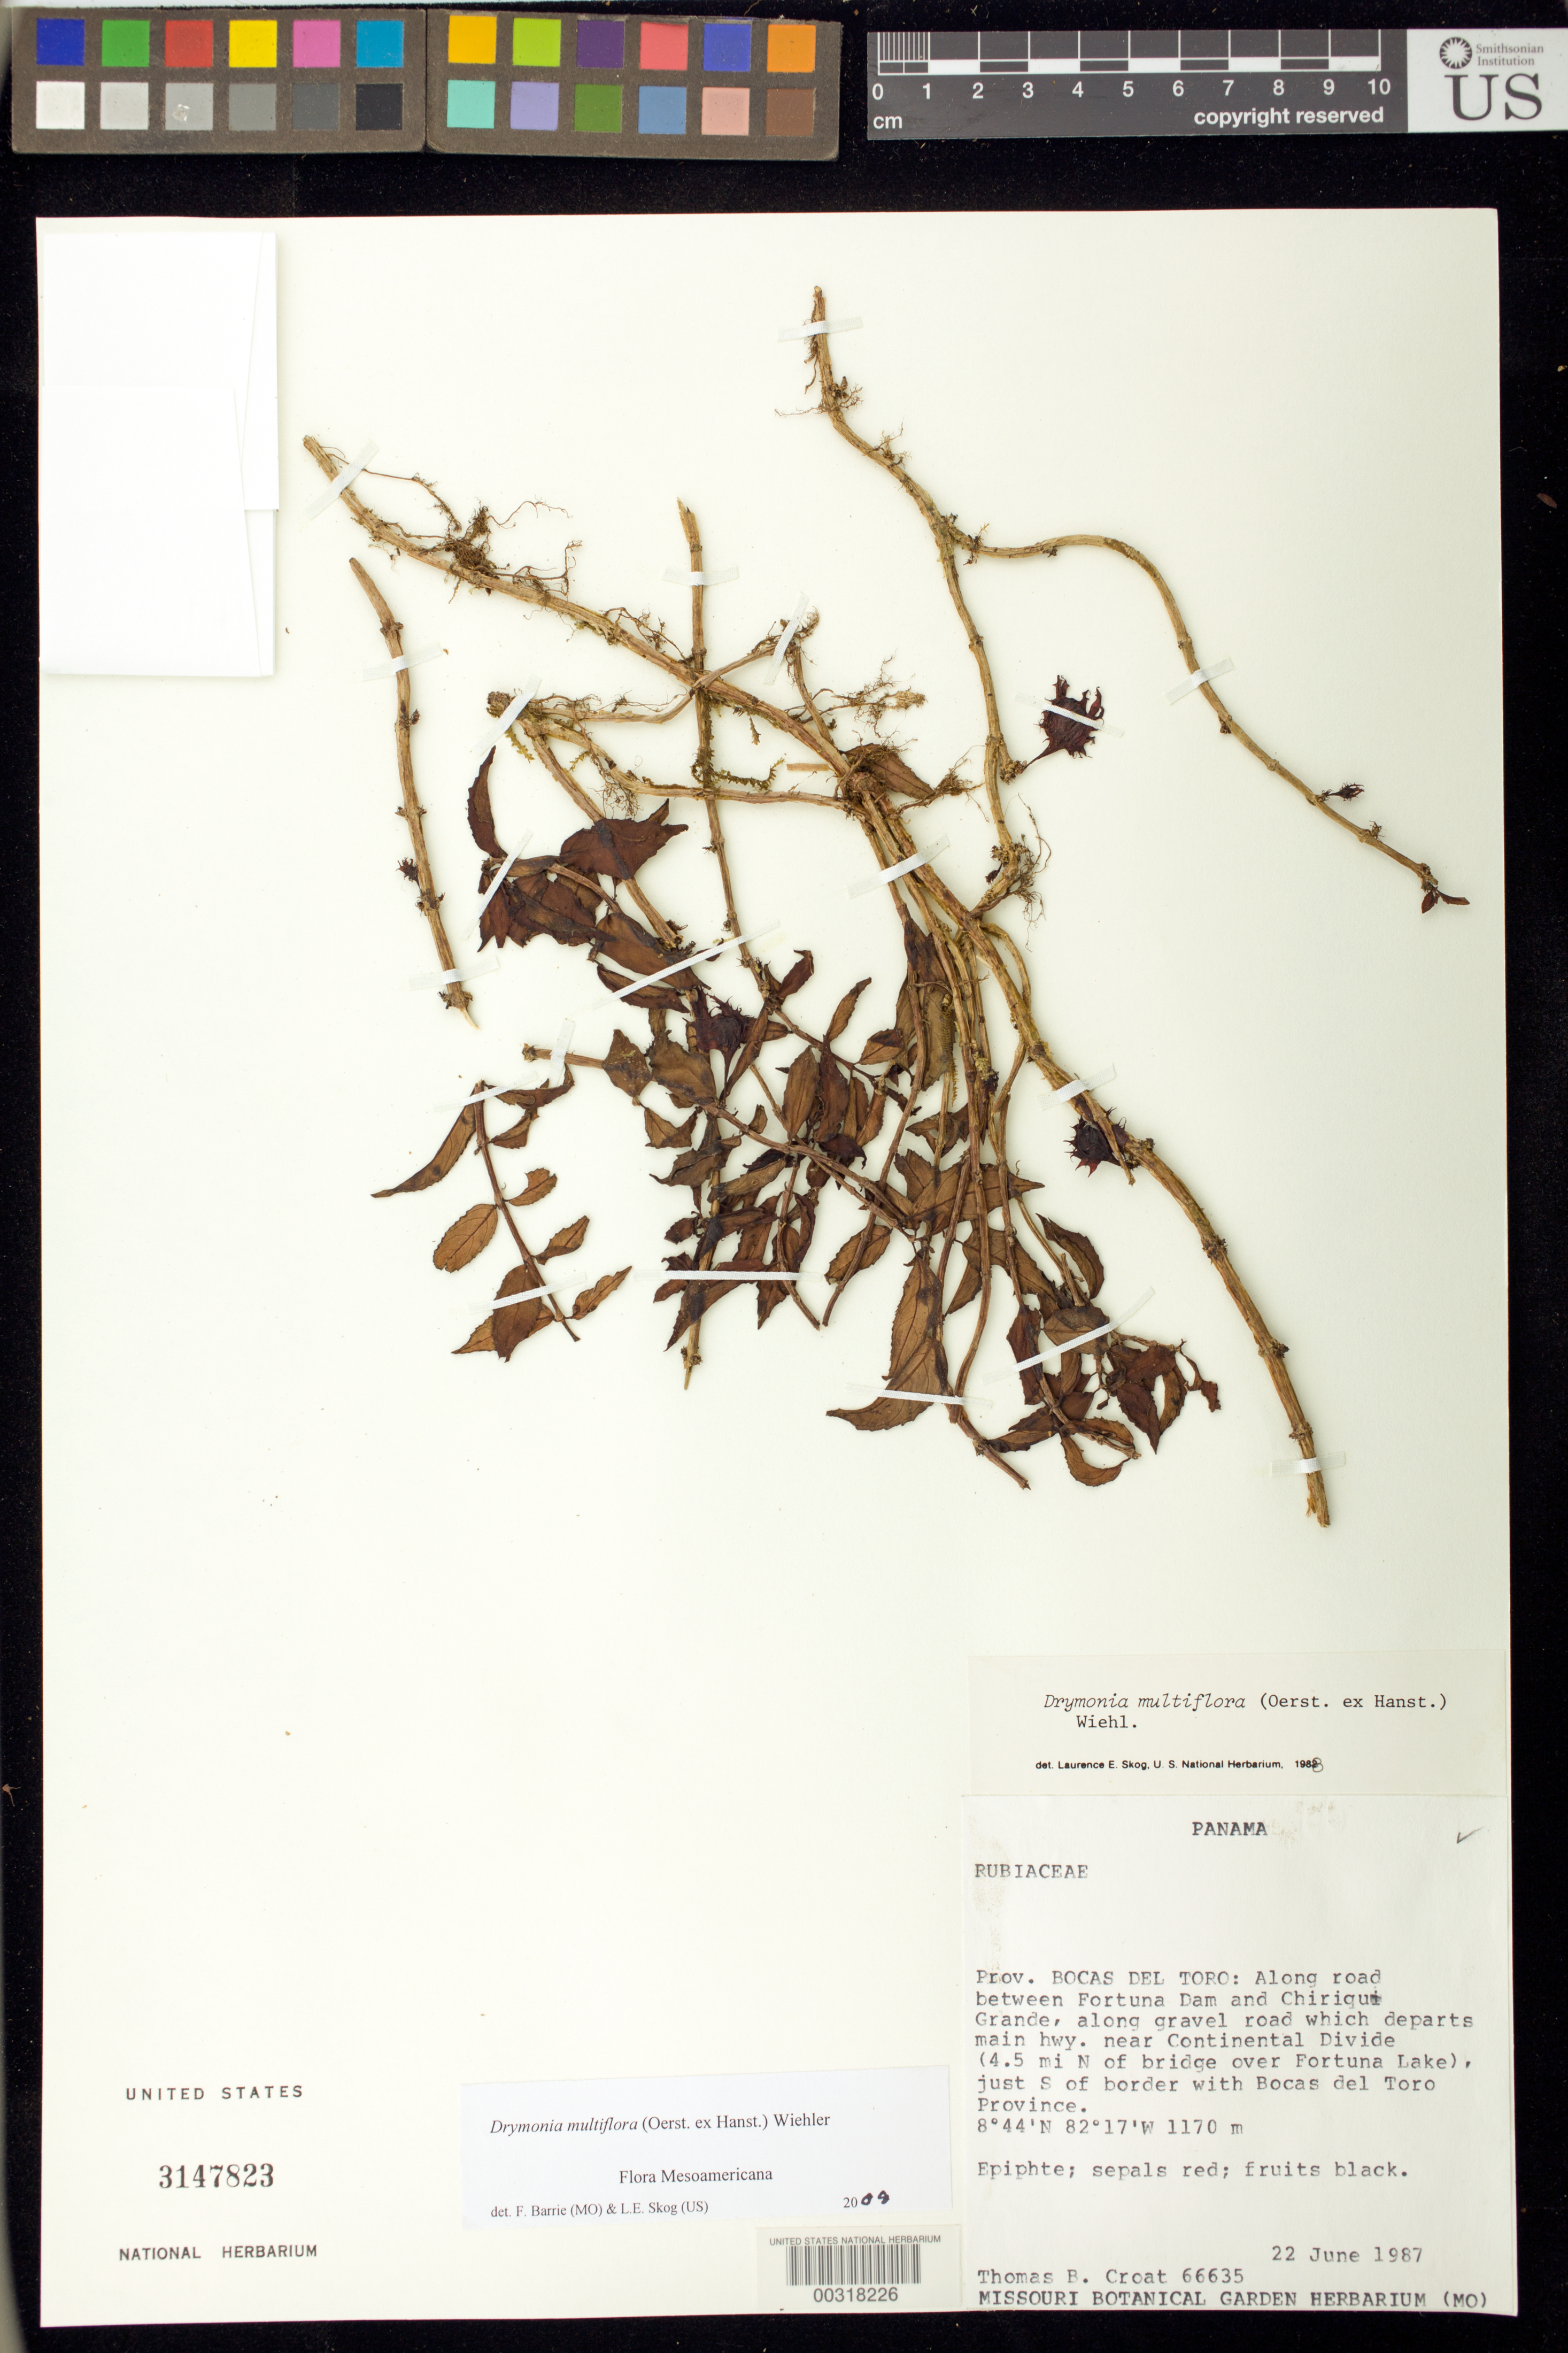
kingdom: Plantae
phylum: Tracheophyta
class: Magnoliopsida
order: Lamiales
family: Gesneriaceae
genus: Drymonia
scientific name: Drymonia multiflora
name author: (Oerst. ex Hanst.) Wiehler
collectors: T. B. Croat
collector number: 66635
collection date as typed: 22 Jun 1987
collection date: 1987-06-22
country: Panama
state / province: Bocas del Toro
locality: Along road between Fortuna Dam and Chiriqui Grande, along gravel road which departs main hwy near continental divide, ...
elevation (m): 1170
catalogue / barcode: US 3147823